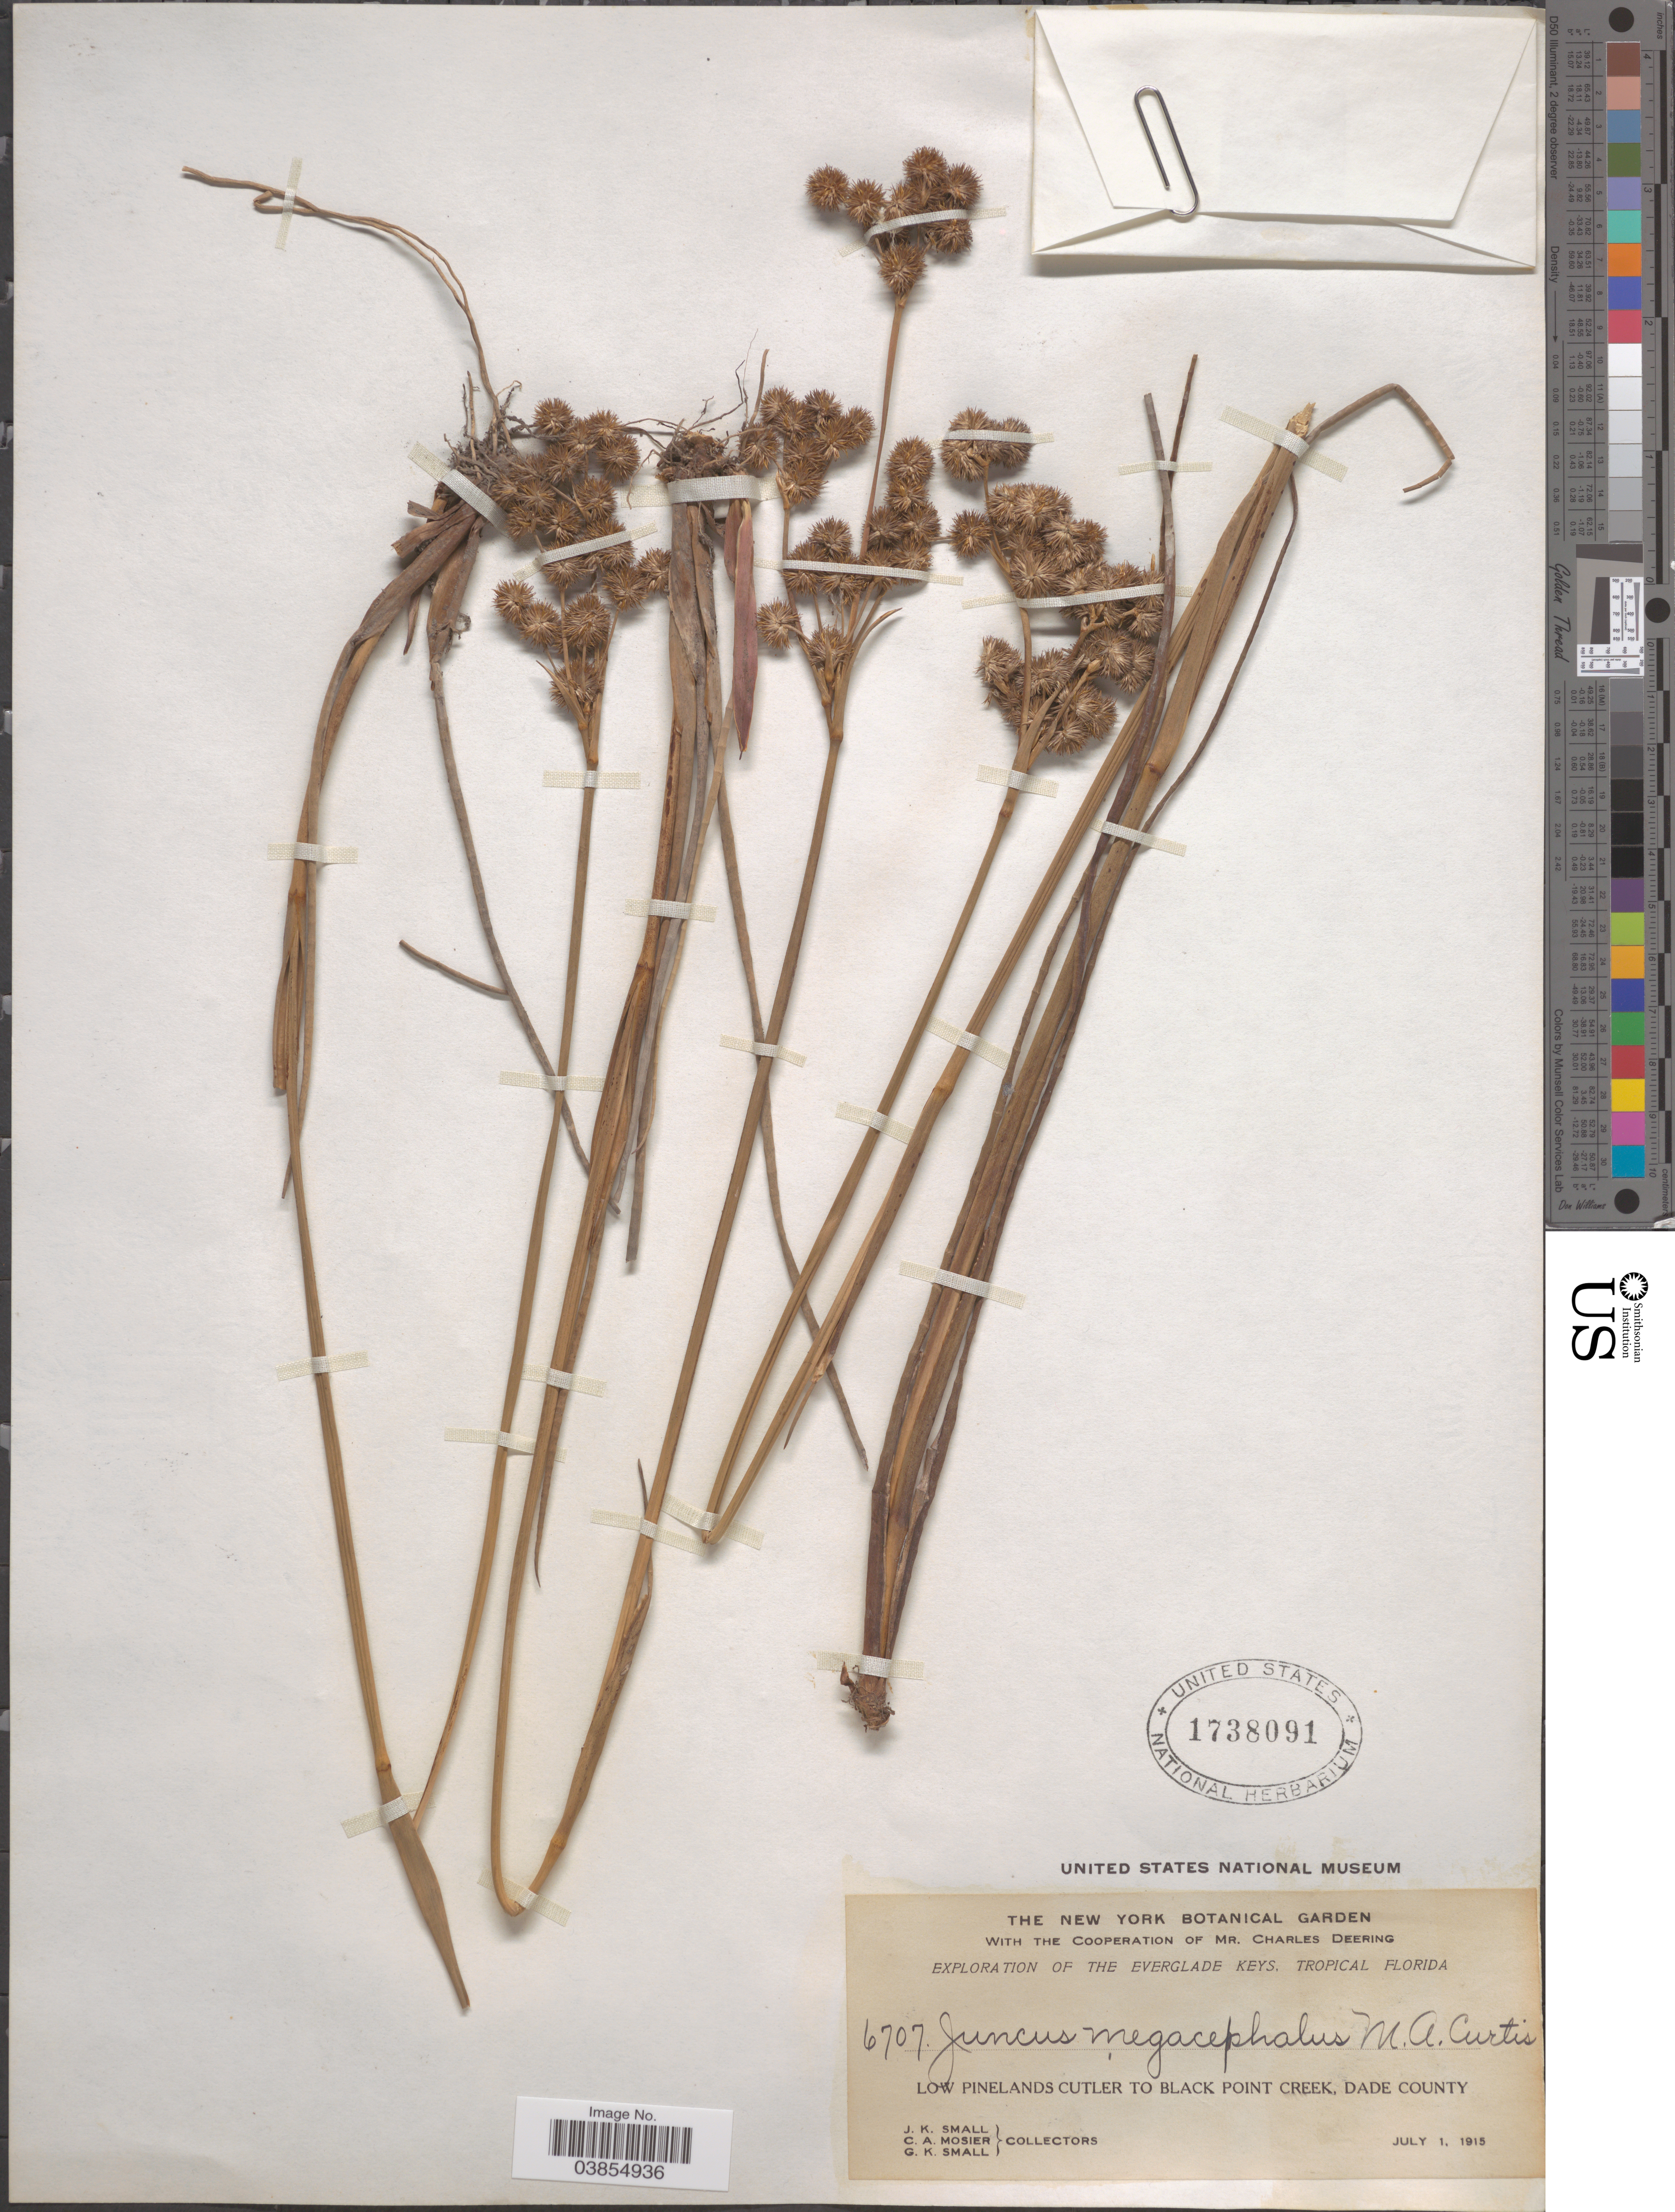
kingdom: Plantae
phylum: Tracheophyta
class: Liliopsida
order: Poales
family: Juncaceae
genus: Juncus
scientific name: Juncus megacephalus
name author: M.A. Curtis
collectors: J. K. Small, C. A. Mosier & G. K. Small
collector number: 6707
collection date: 1915-07-01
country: United States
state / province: Florida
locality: The Everglade Keys, Tropical Florida. Low pinelands cutler to Black Point Creek, Dade County.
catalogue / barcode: US 1738091